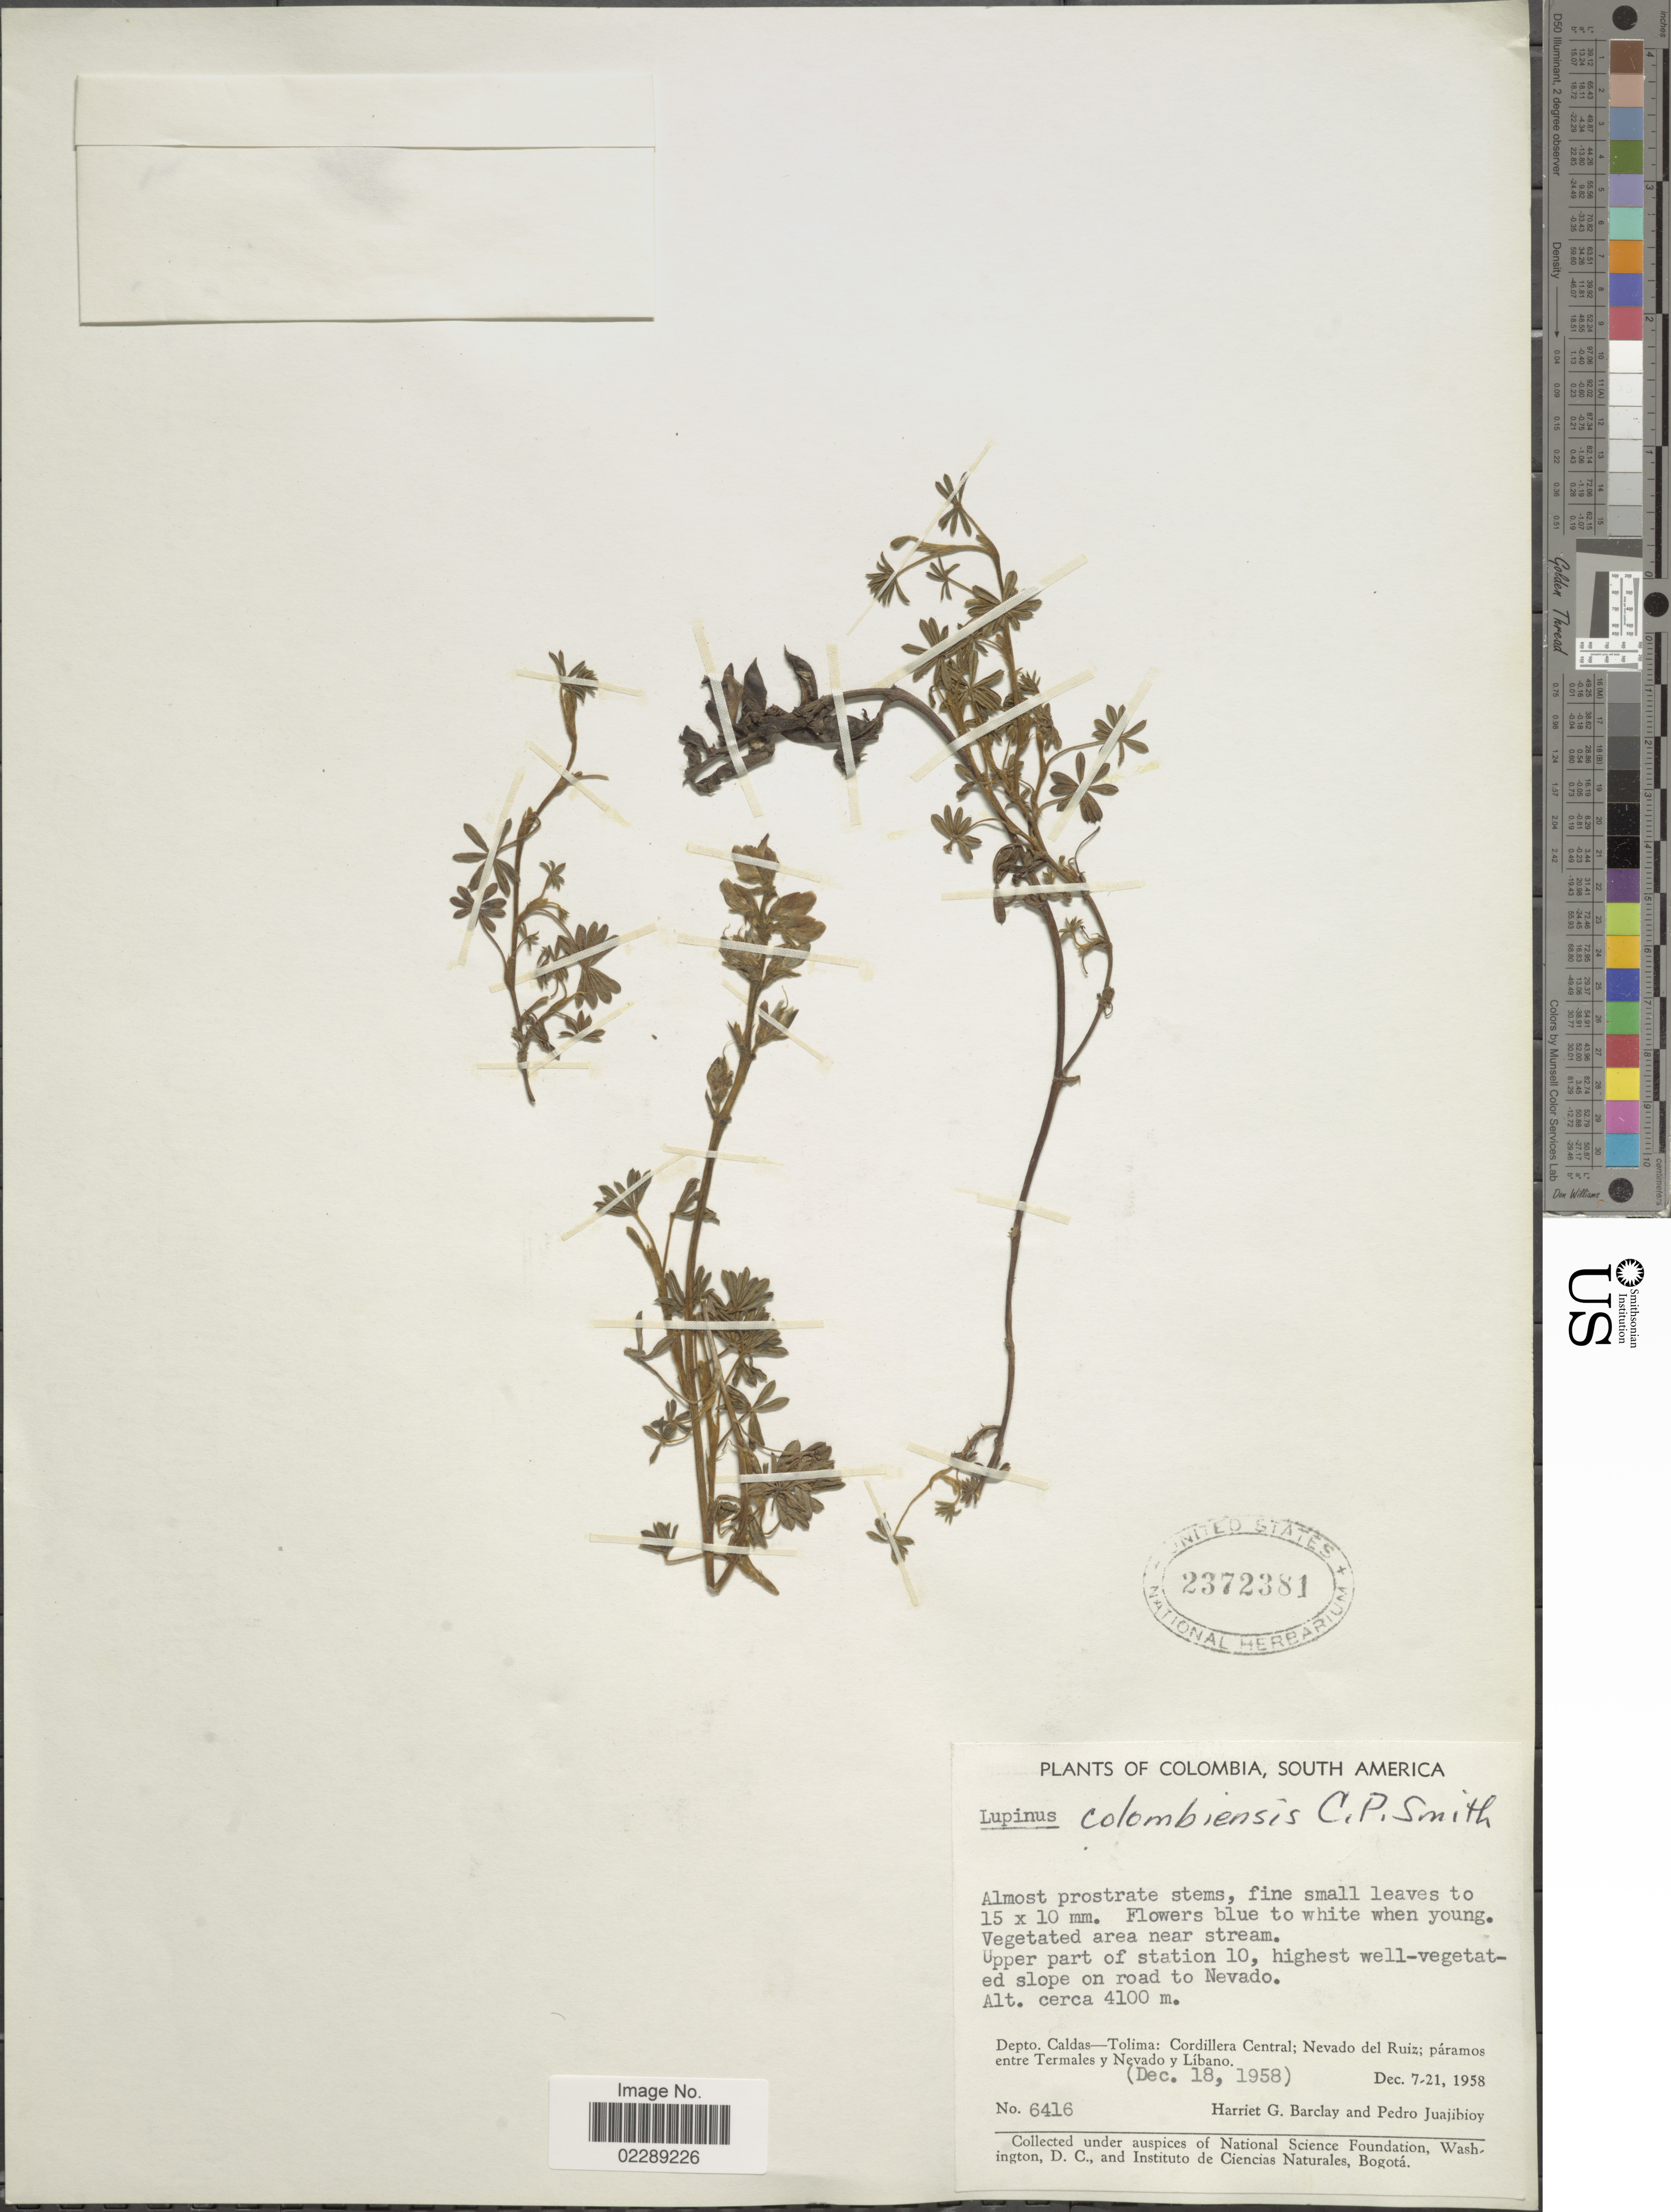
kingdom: Plantae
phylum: Tracheophyta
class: Magnoliopsida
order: Fabales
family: Fabaceae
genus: Lupinus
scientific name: Lupinus colombiensis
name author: C.P. Sm.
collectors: H. G. Barclay & P. Juajibioy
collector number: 6416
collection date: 1958-12-18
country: Colombia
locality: Upper part of station 10, highest well-vegetated slope on road to Nevado. Depto. Caldas-Tolima: Cordillera Central; Nevado del Ruiz; páramos entre Termales y Nevado y Líbano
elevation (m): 4100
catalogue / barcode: US 2372381